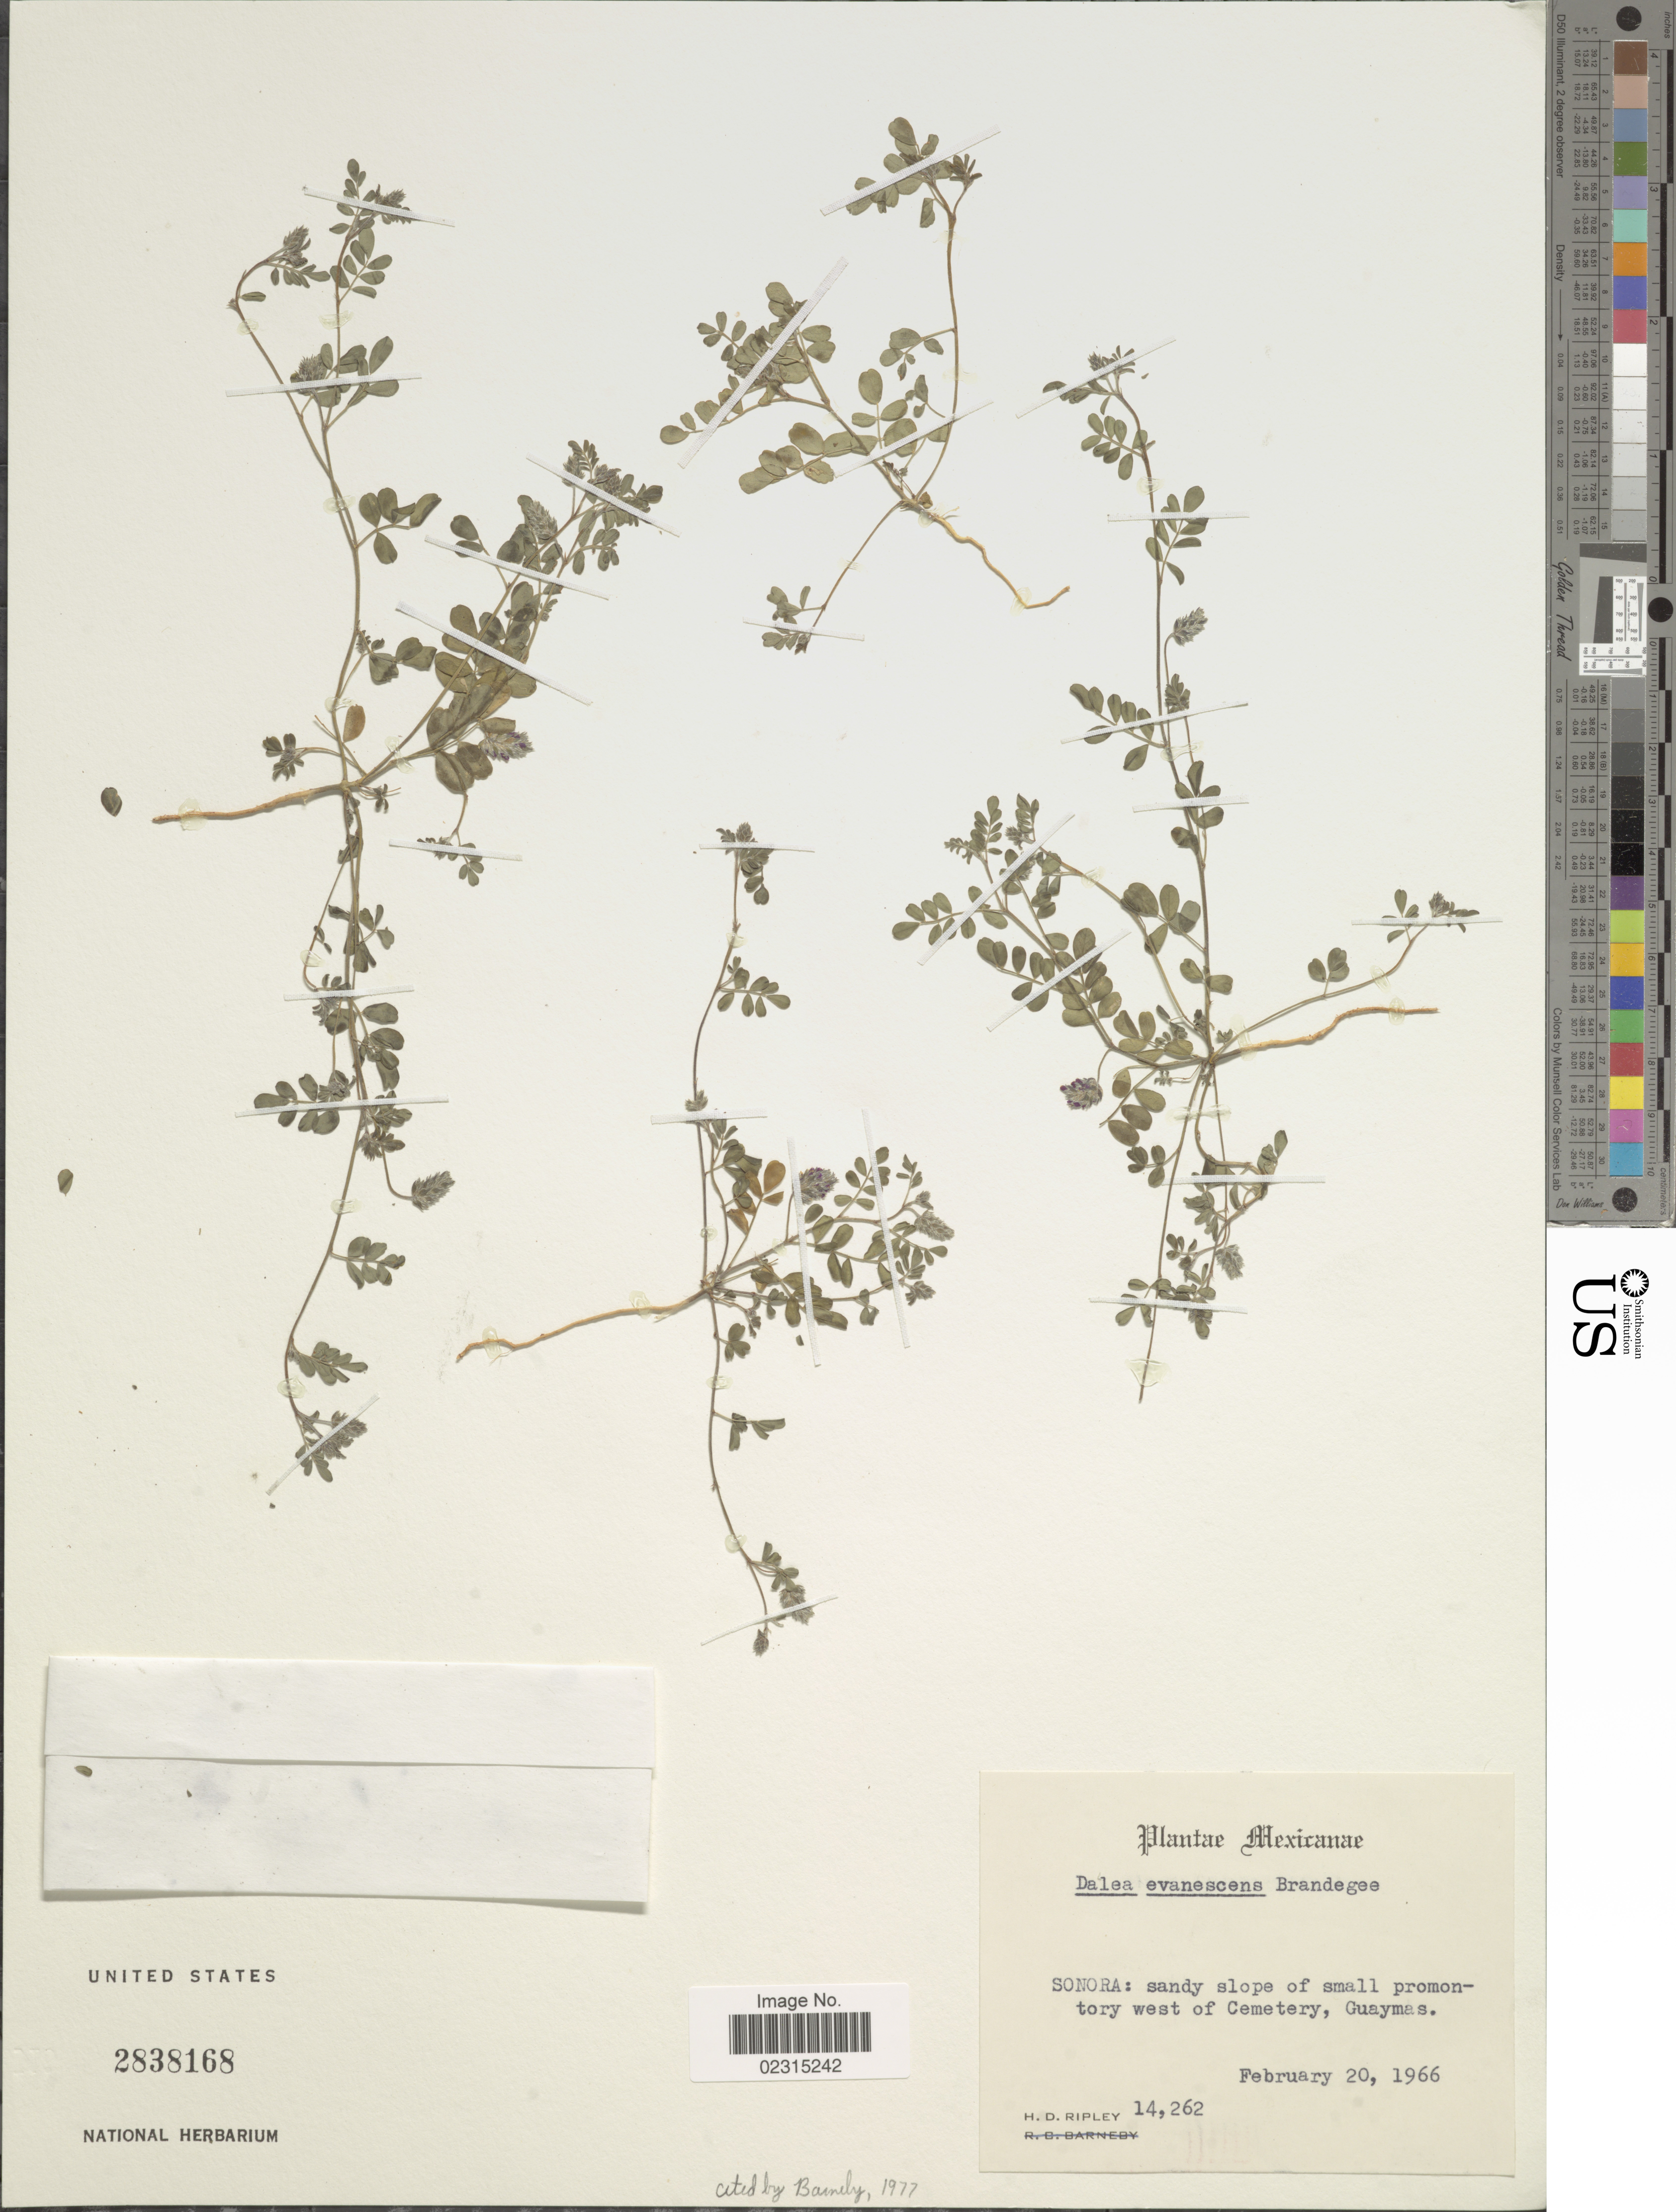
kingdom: Plantae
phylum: Tracheophyta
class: Magnoliopsida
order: Fabales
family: Fabaceae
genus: Marina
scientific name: Marina evanescens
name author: (Brandegee) Barneby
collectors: H. Ripley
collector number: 14262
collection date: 1966-02-20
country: Mexico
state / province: Sonora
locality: Sandy slopes of small promontory west of Cemetery, Guaymas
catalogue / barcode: US 2838168